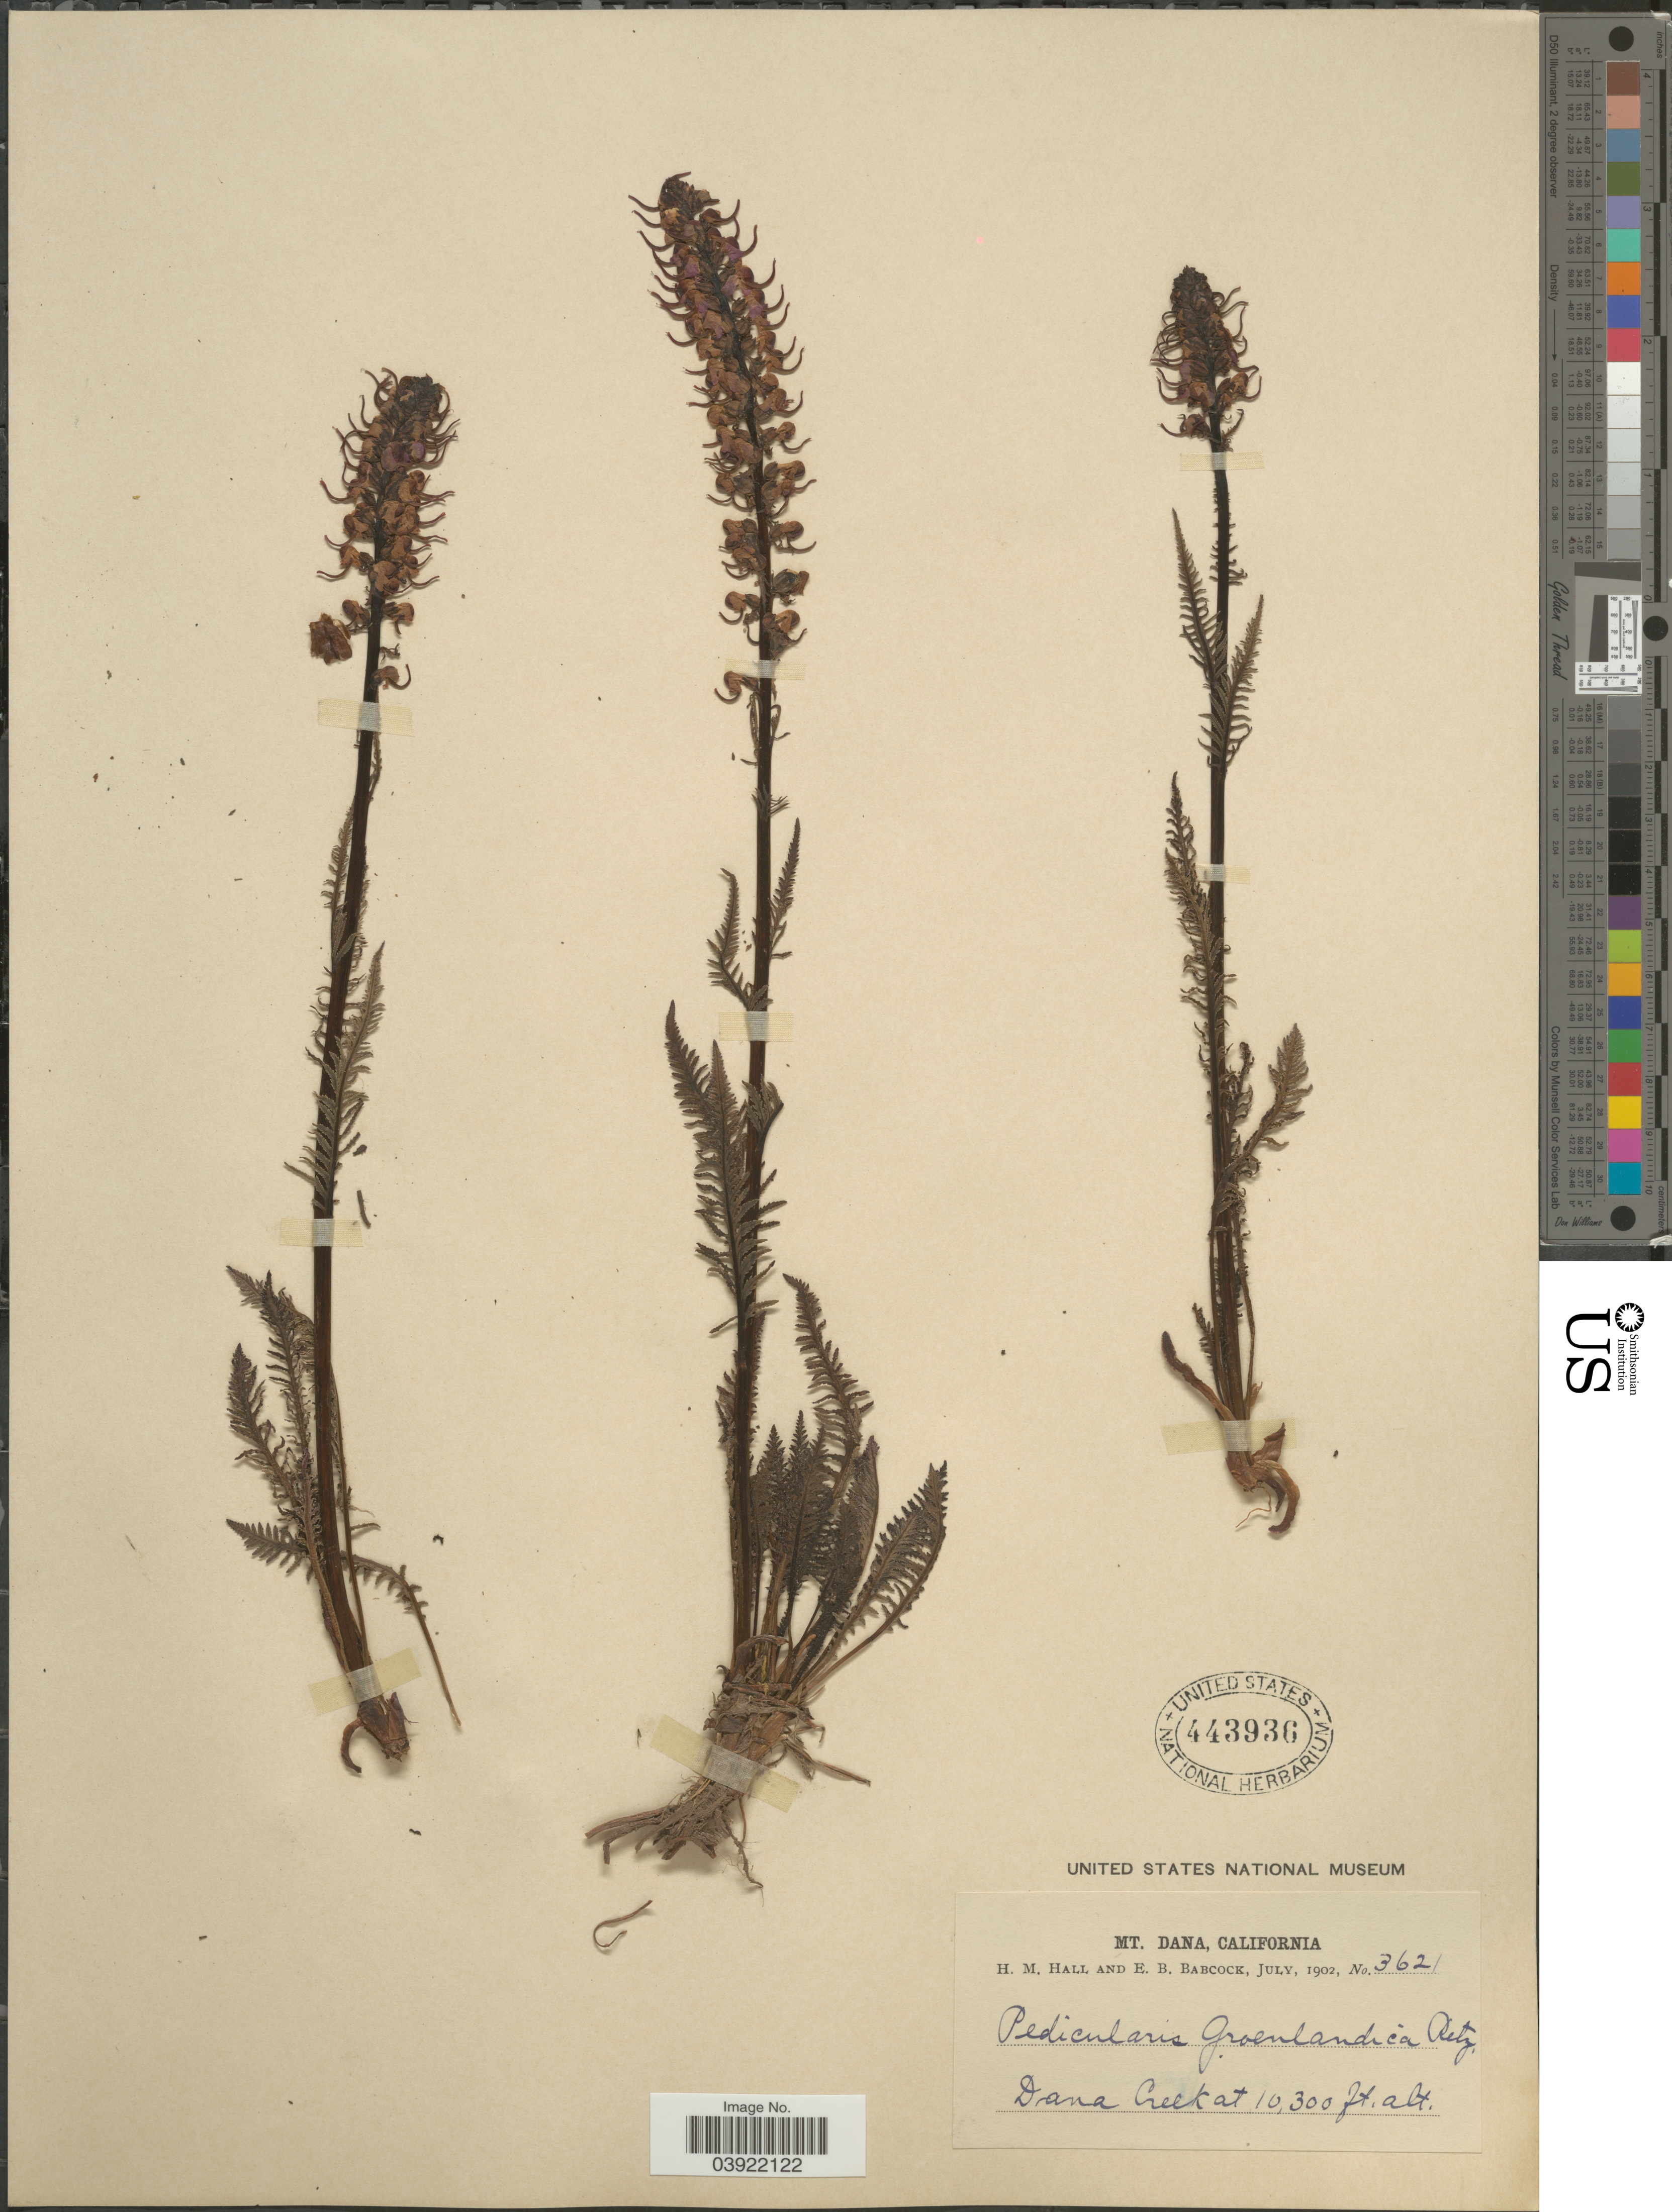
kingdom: Plantae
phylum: Tracheophyta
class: Magnoliopsida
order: Lamiales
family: Orobanchaceae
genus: Pedicularis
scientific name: Pedicularis groenlandica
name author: Retz.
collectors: H. M. Hall & E. B. Babcock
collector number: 3621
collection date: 1902-07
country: United States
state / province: California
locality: Mt. Dana. Dana Creek.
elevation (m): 3139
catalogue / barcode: US 443936